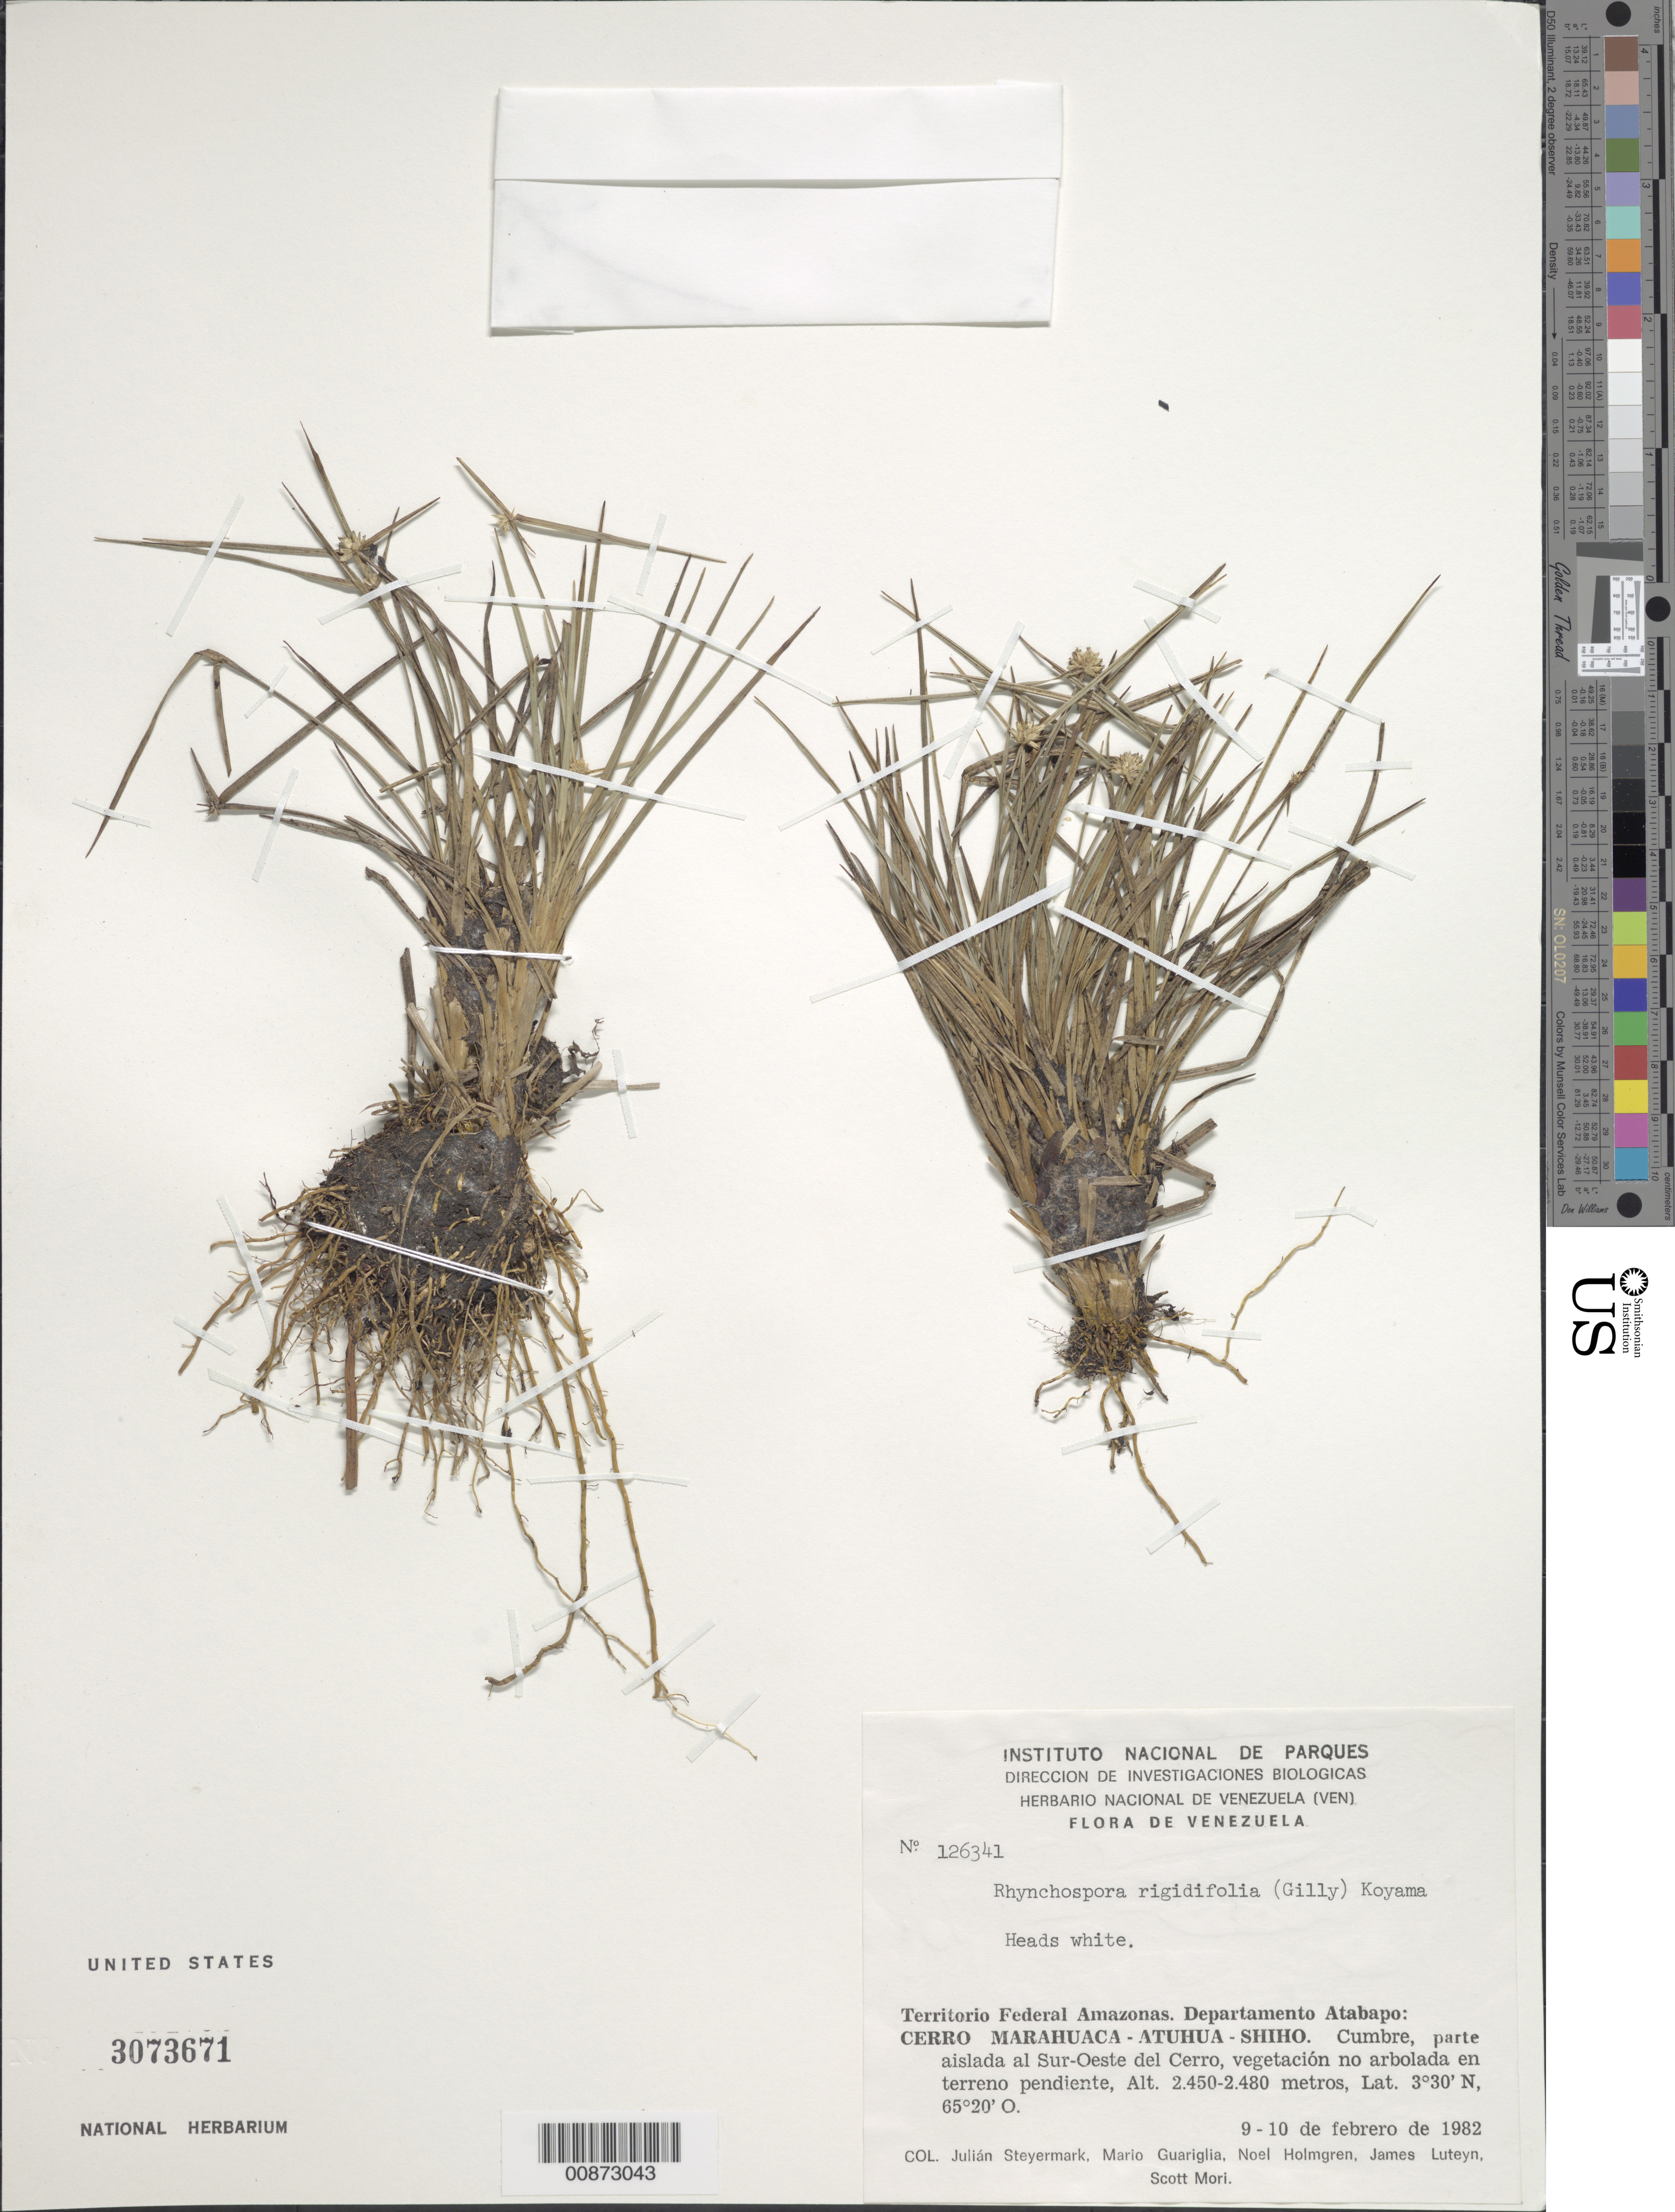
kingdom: Plantae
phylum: Tracheophyta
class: Liliopsida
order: Poales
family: Cyperaceae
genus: Rhynchospora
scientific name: Rhynchospora rigidifolia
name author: (Gilly) T. Koyama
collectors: J. Steyermark, M. Guariglia P., N. H. Holmgren, J. L. Luteyn & S. Mori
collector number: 126341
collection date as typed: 9-Feb-82 to 10-Feb-82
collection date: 1982-02-09/1982-02-10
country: Venezuela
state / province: Amazonas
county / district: Atabapo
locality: Cerro Marahuaca-Atuhua-Shiho; cumbre, parte aislada al Sur-Oeste del Cerro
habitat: Vegetación no arbolada en terreno pendiente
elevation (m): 2450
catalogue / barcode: US 3073671